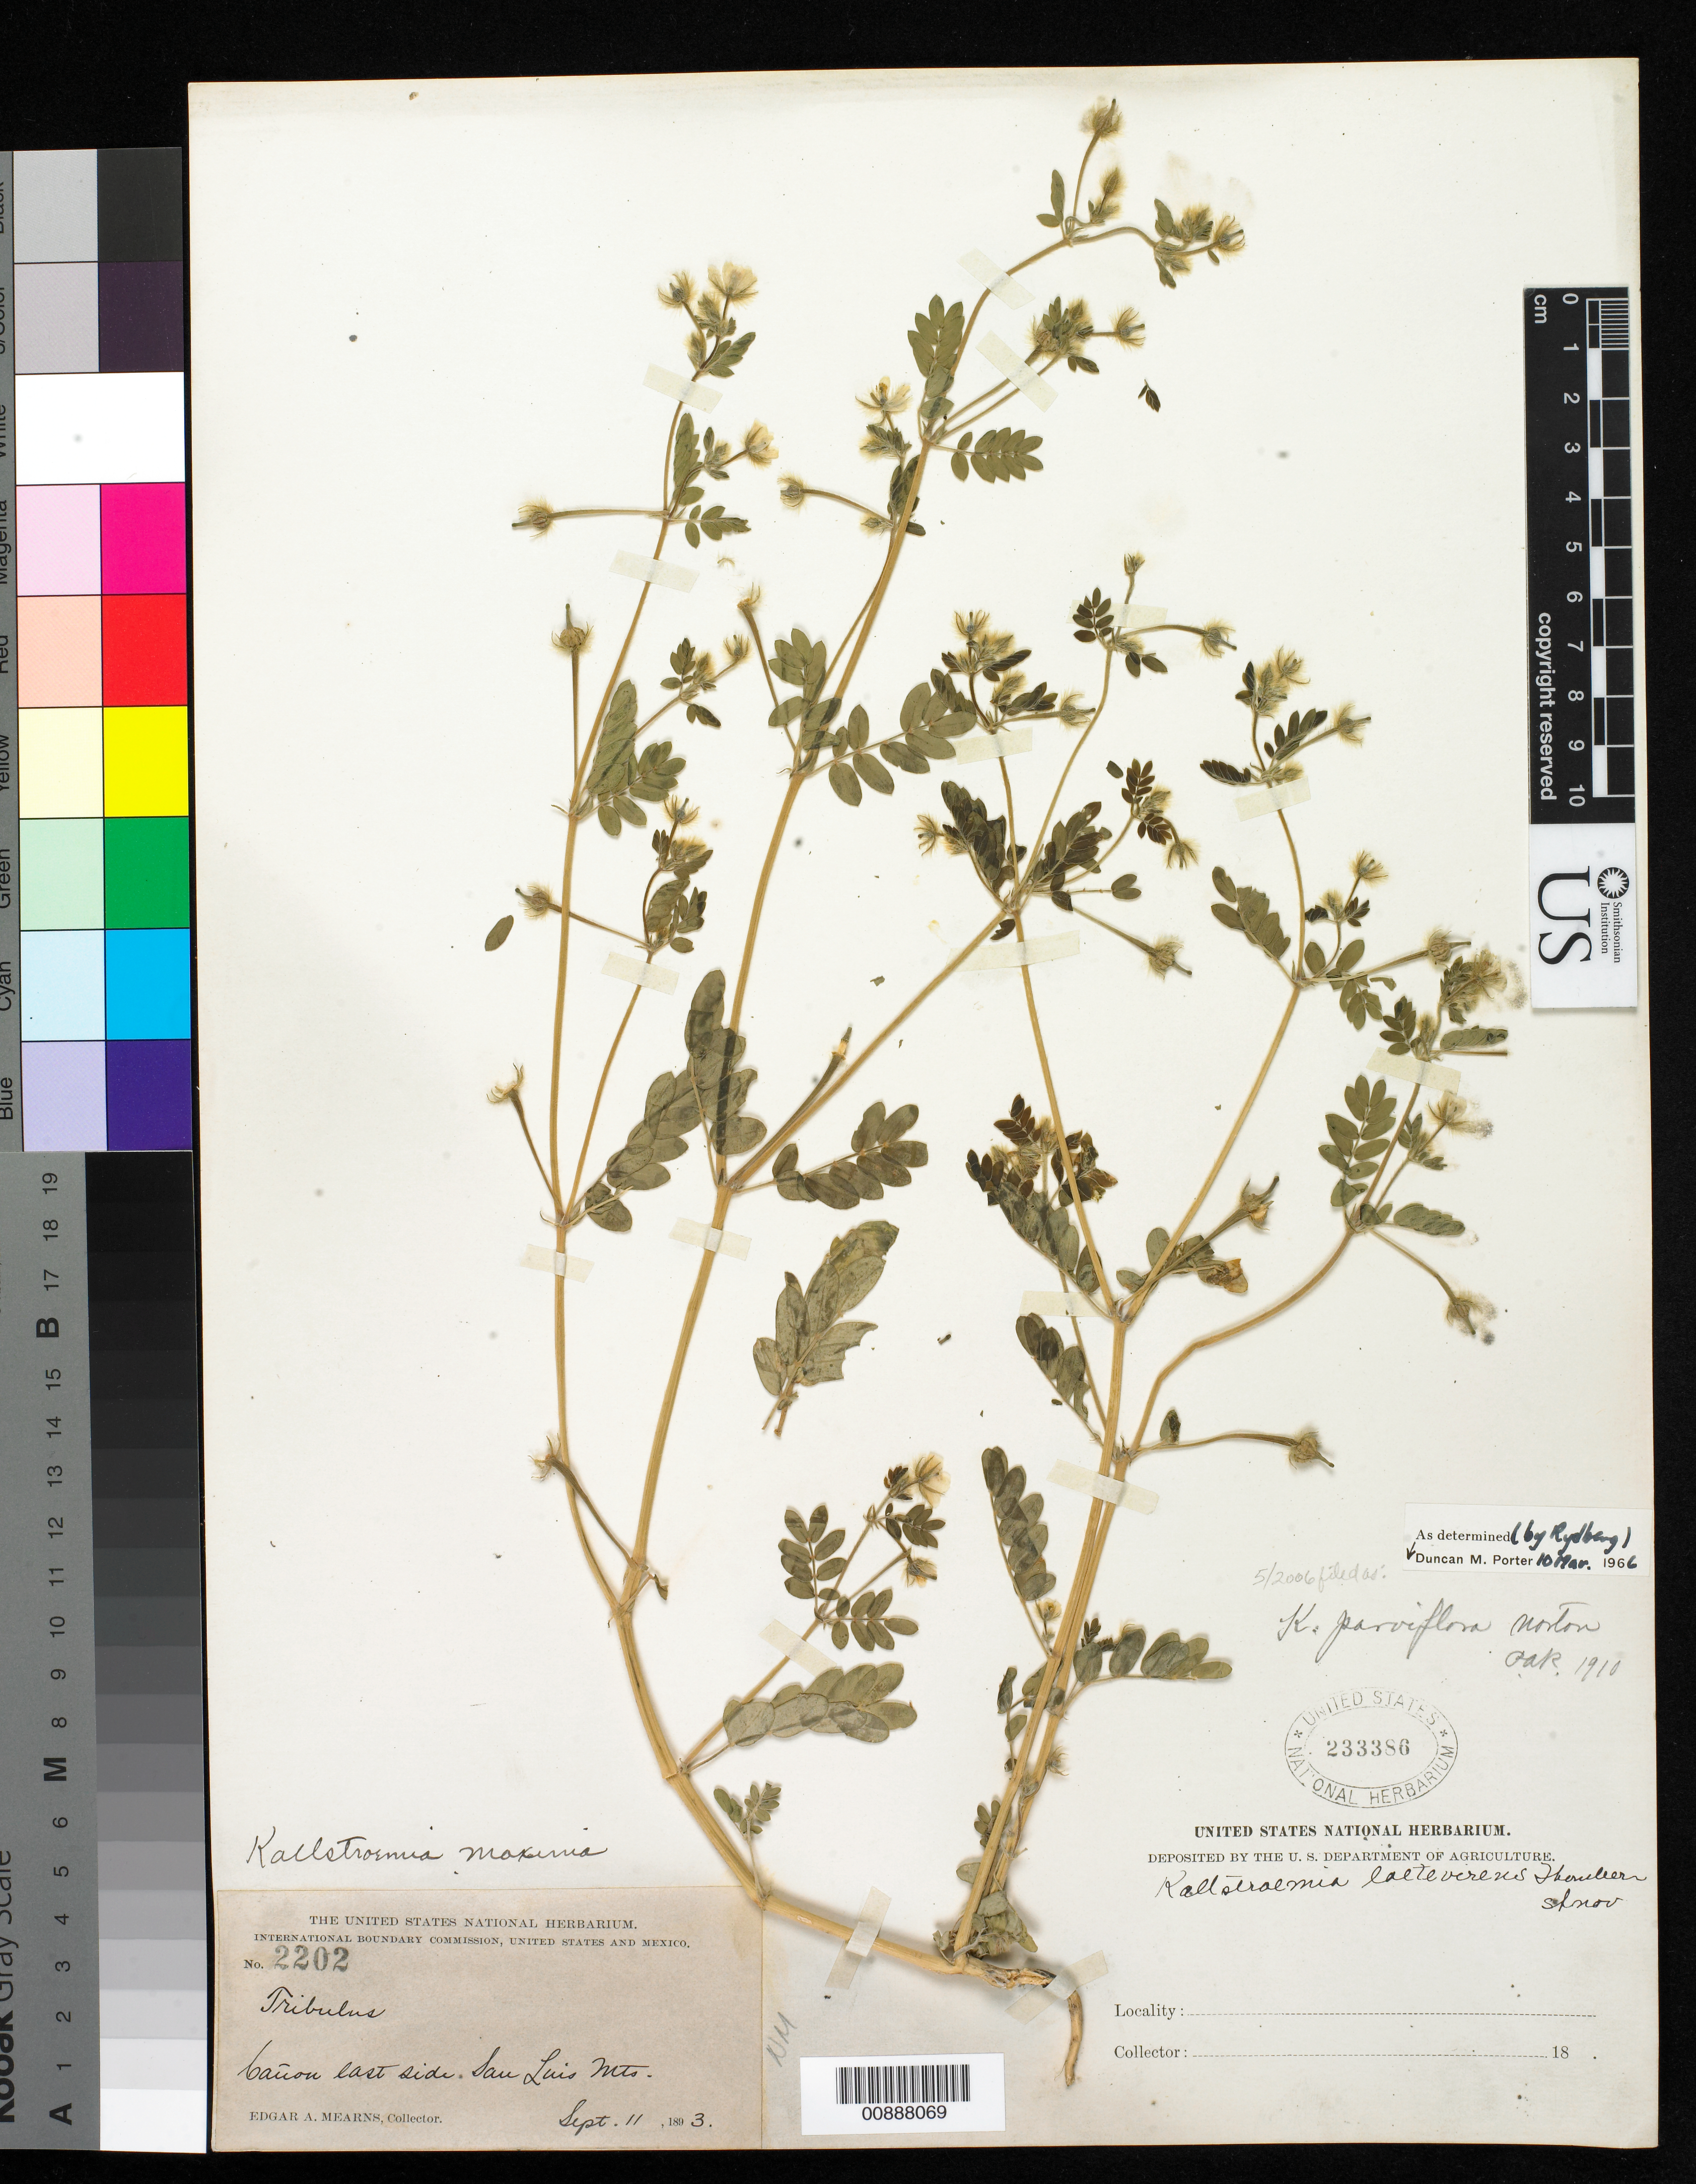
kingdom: Plantae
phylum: Tracheophyta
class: Magnoliopsida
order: Zygophyllales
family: Zygophyllaceae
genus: Kallstroemia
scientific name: Kallstroemia parviflora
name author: Norton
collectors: E. A. Mearns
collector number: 2202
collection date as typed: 11 Sep 1893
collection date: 1893-09-11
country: United States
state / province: New Mexico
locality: Cañon east side San Luis Mts.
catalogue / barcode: US 233386